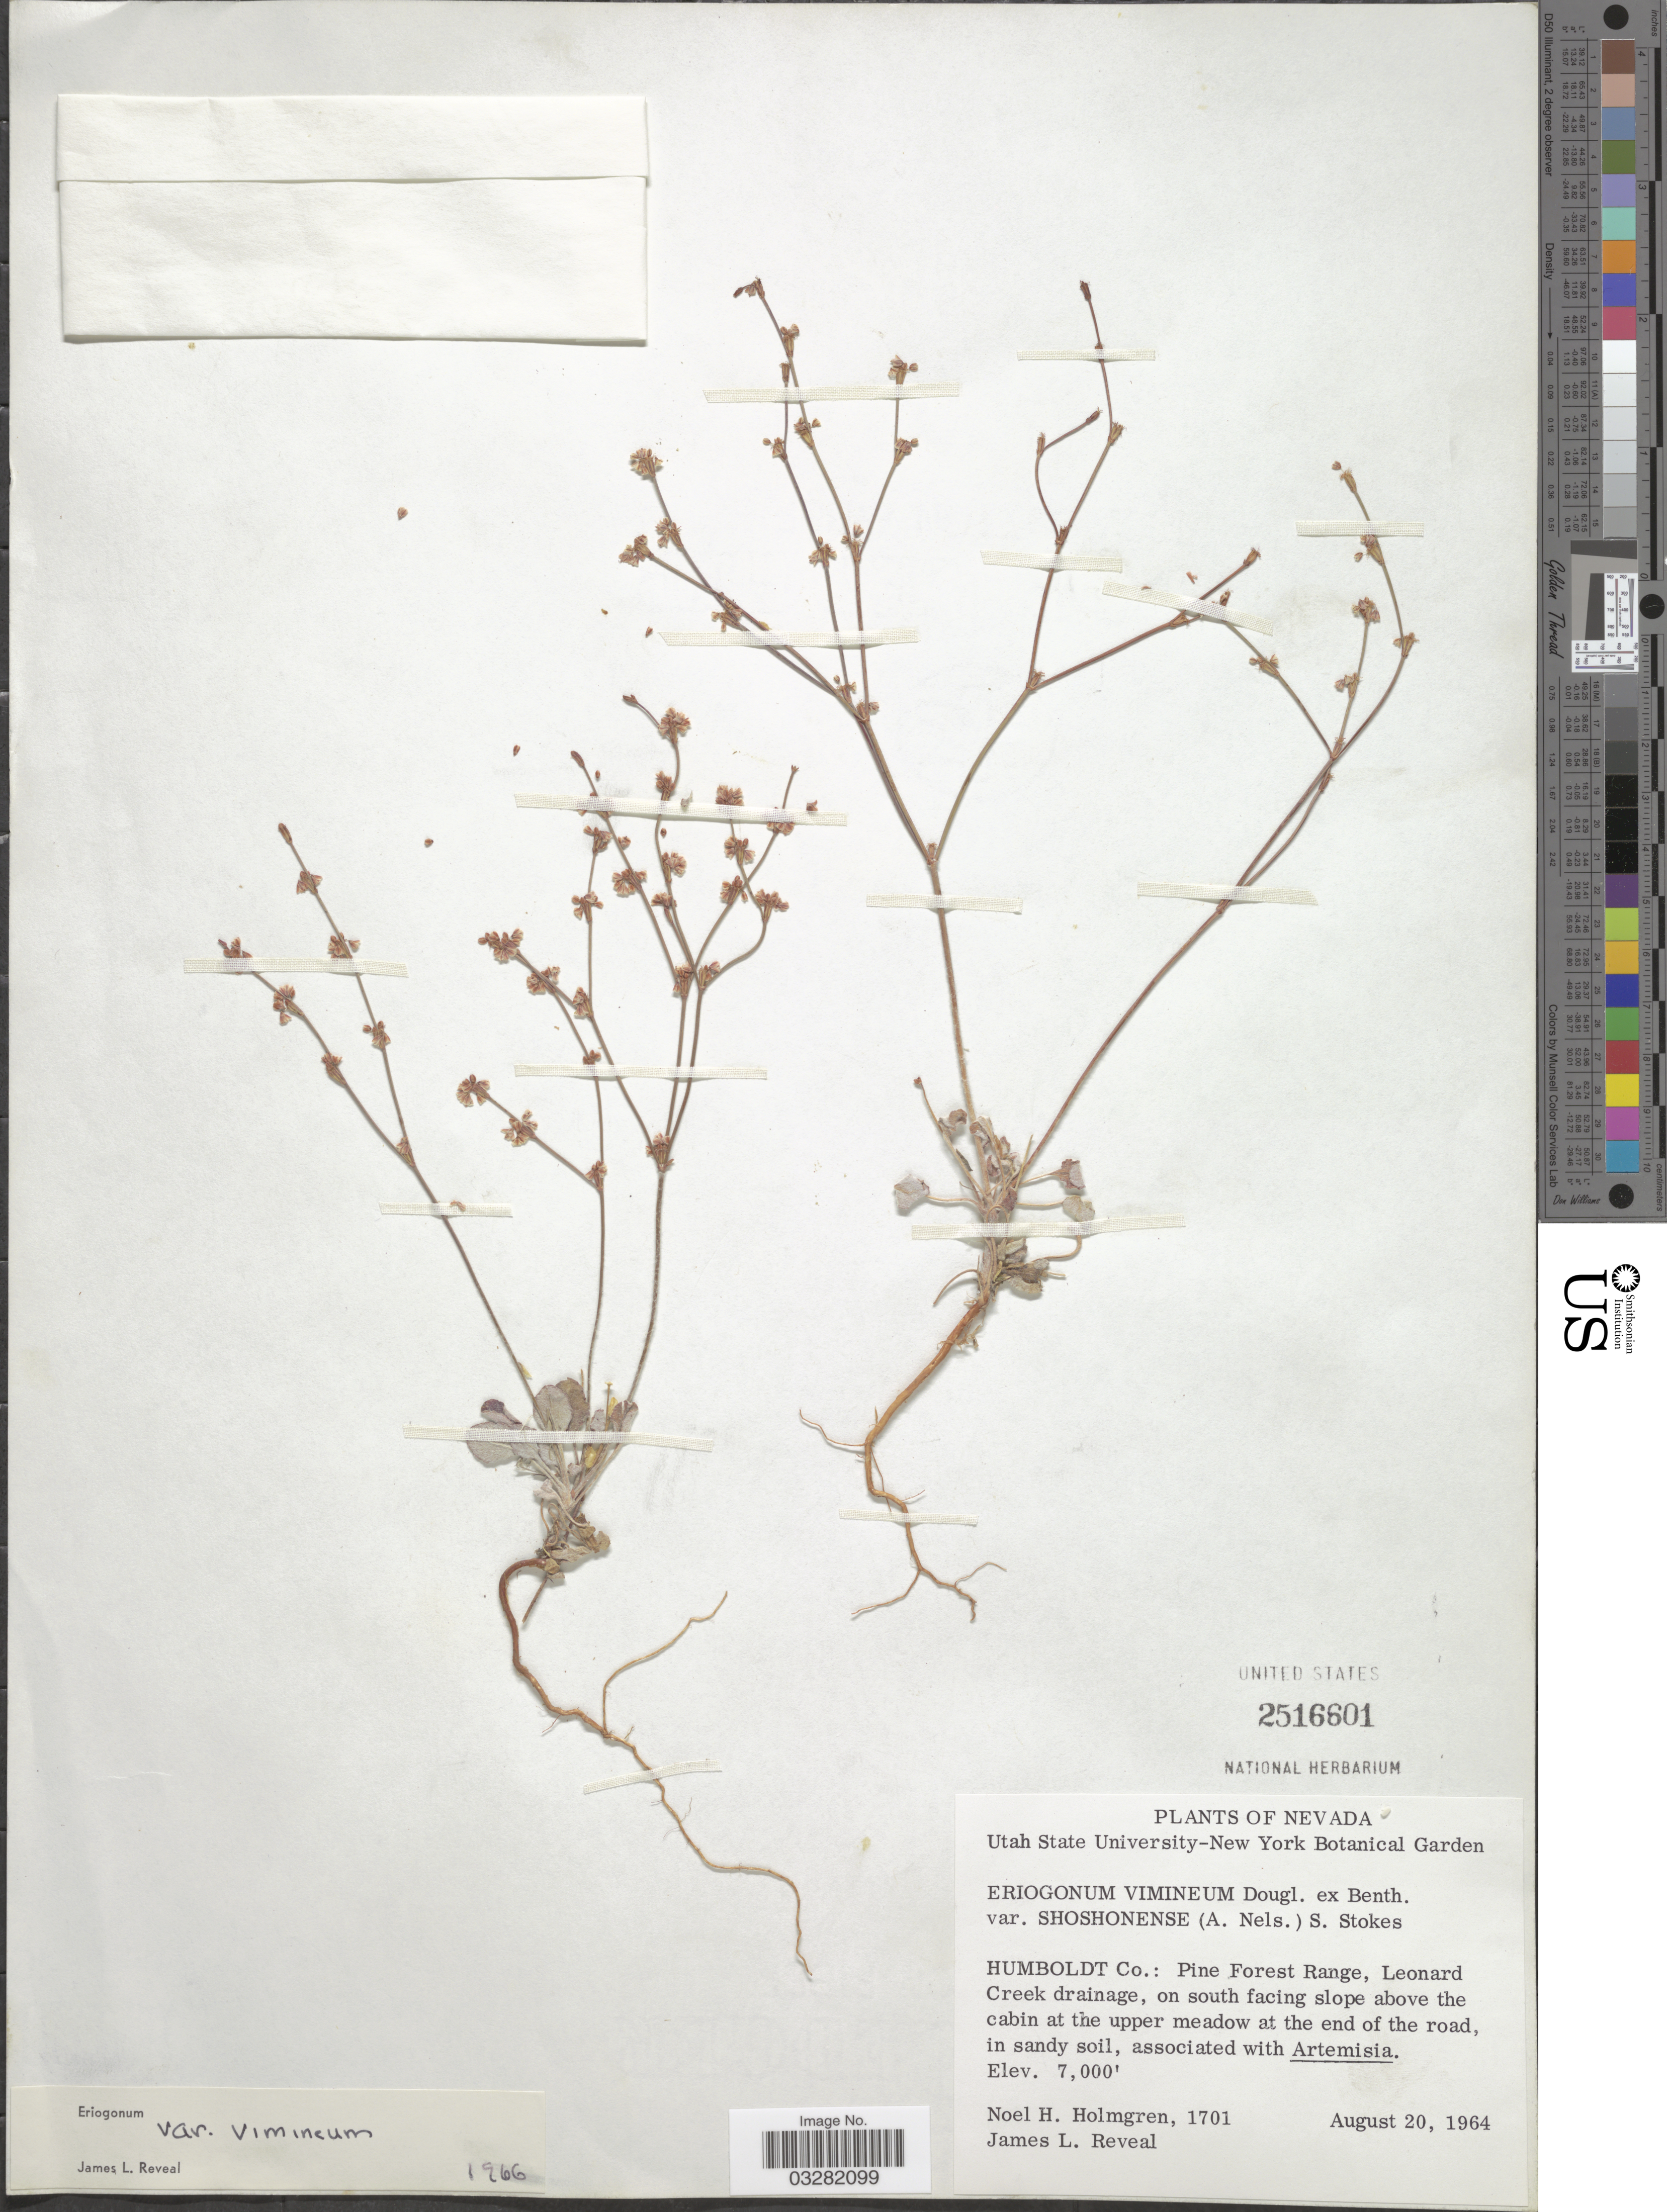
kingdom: Plantae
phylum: Tracheophyta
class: Magnoliopsida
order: Caryophyllales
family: Polygonaceae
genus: Eriogonum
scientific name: Eriogonum vimineum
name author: Douglas ex Benth.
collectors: N. H. Holmgren & J. L. Reveal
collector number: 1701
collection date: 1964-08-20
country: United States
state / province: Nevada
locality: Humboldt Co.: Pine Forest Range, Leonard Creek drainage, on south facing slope above the cabin at the upper meadow at the end of the road.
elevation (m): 2134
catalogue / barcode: US 2516601